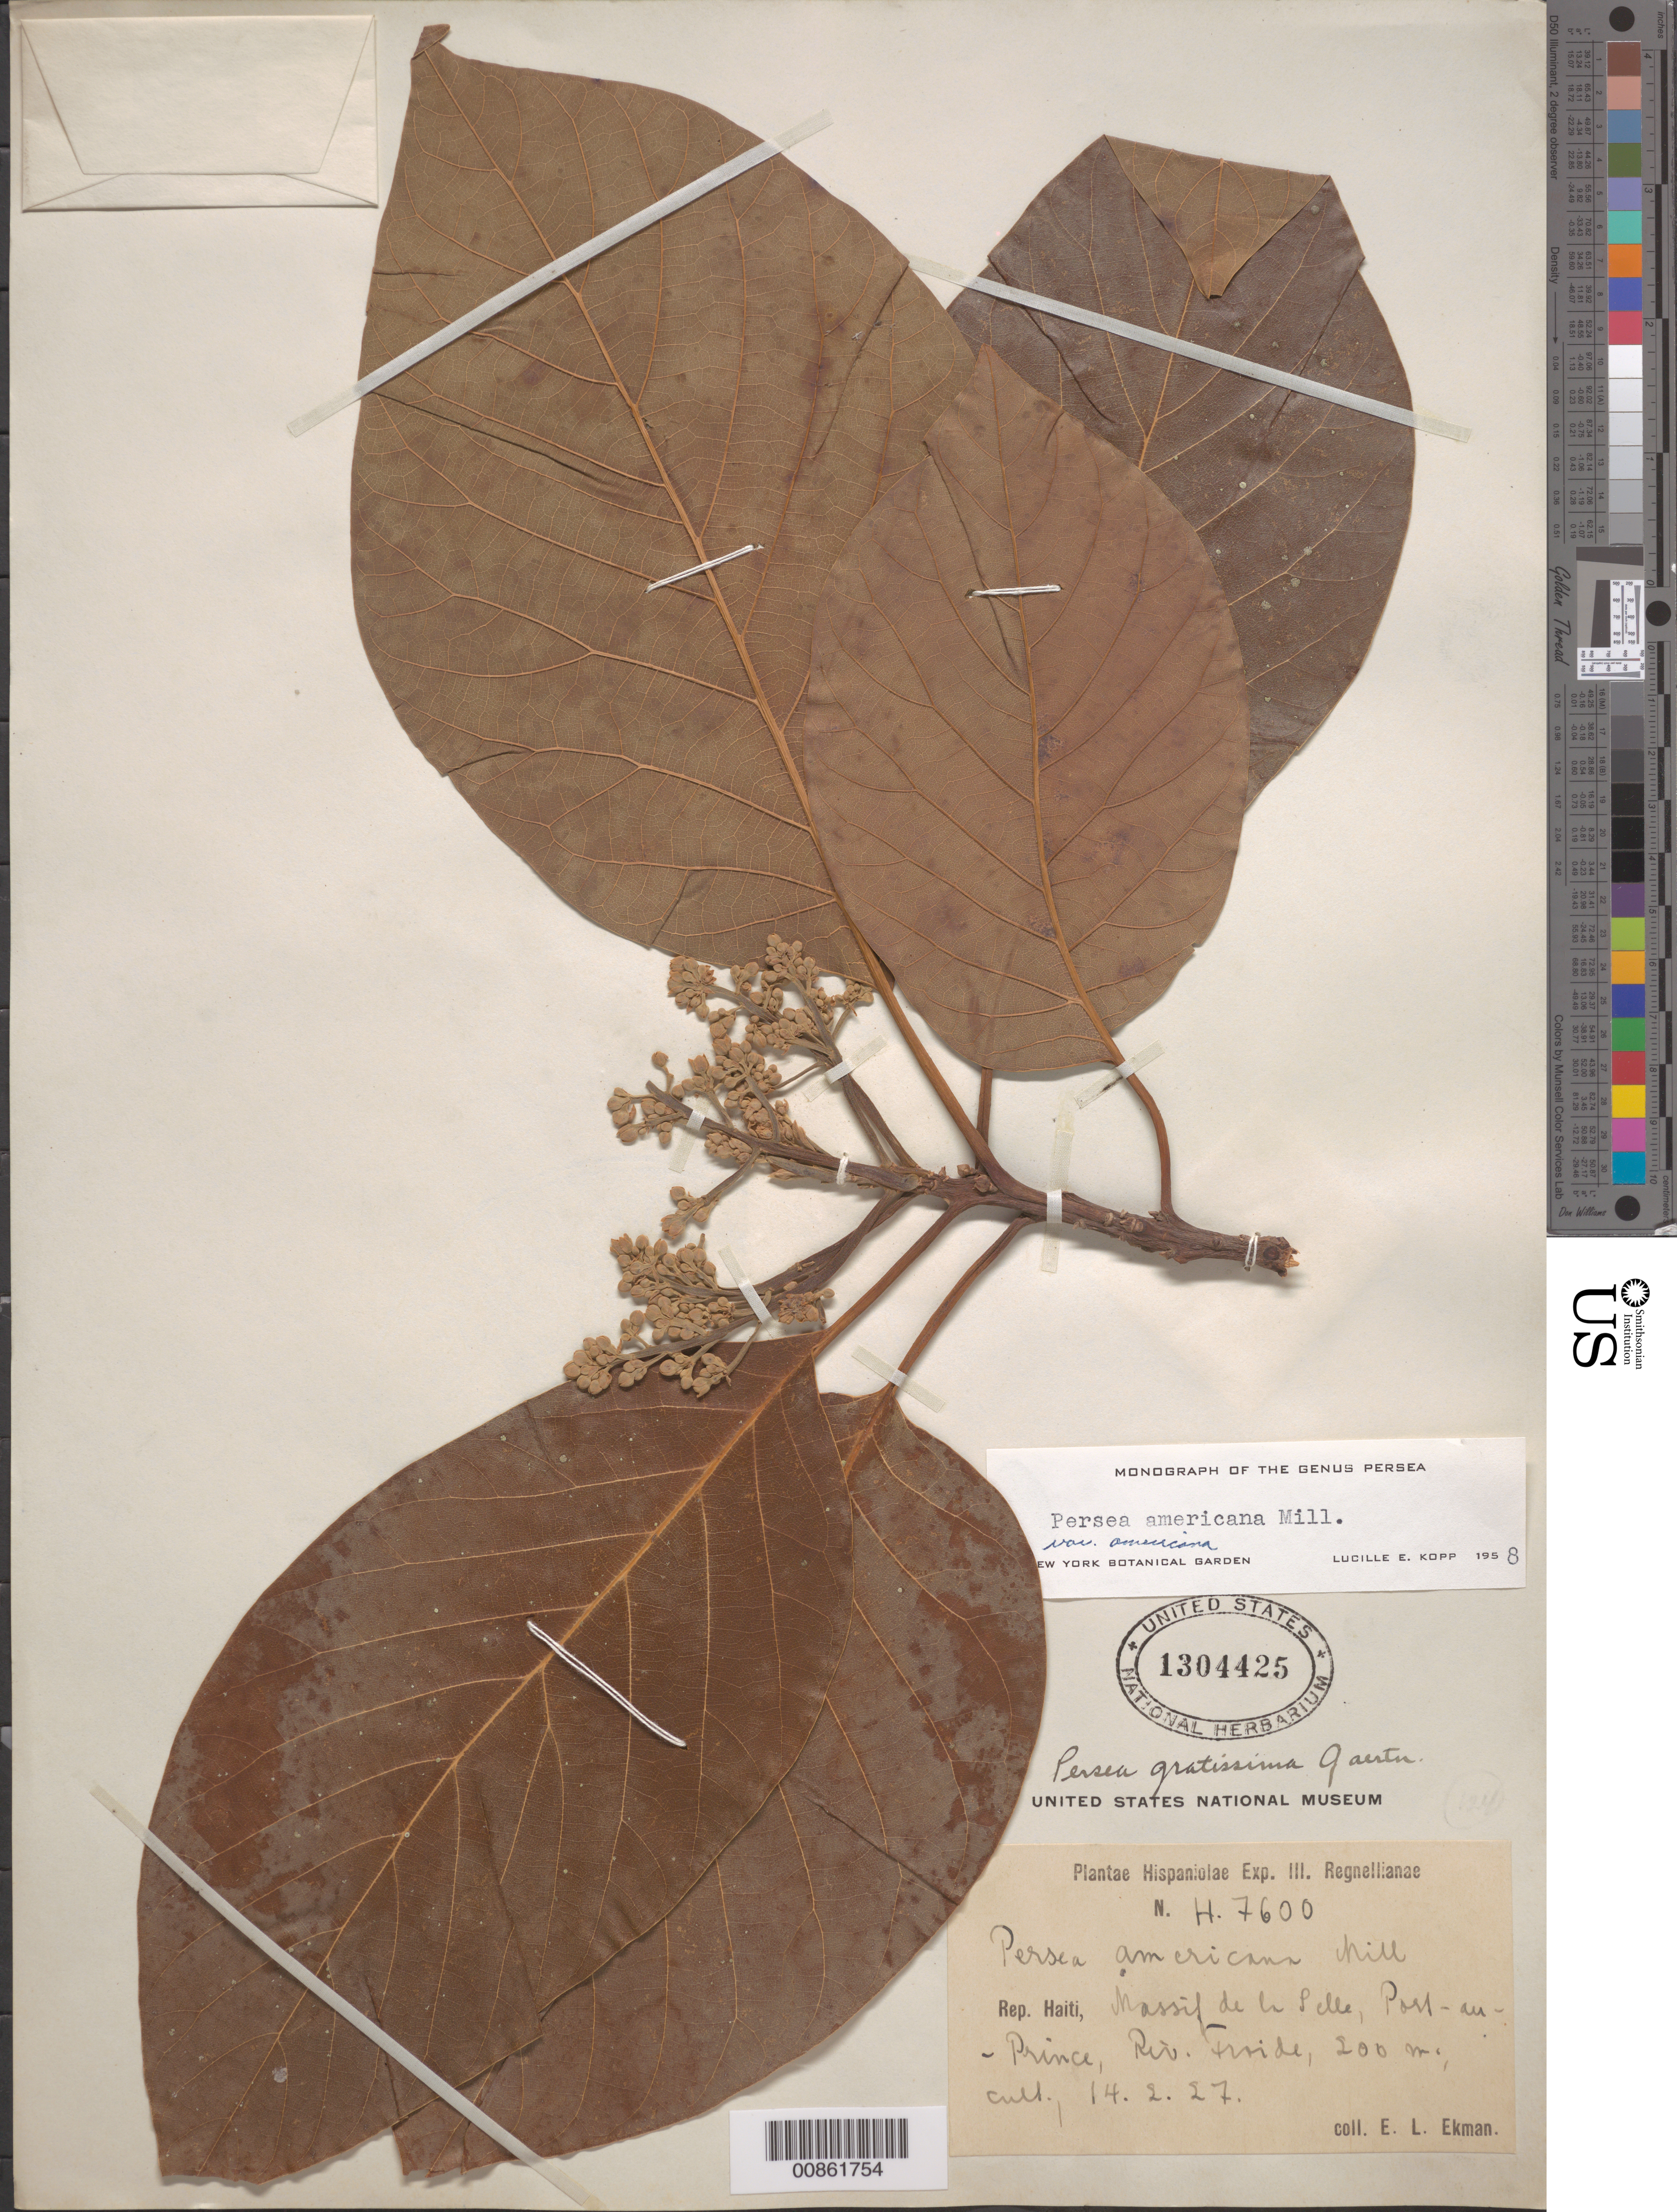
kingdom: Plantae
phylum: Tracheophyta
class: Magnoliopsida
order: Laurales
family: Lauraceae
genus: Persea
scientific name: Persea americana var. americana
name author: Mill.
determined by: Kopp, L. E., (NY), New York Botanical Garden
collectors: E. L. Ekman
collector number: H 7600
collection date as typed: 14 Feb 1927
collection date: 1927-02-14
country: Haiti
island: Hispaniola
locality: Massif de la Selle, Port-au-Prince, Riv. Froide.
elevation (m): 200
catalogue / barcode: US 1304425